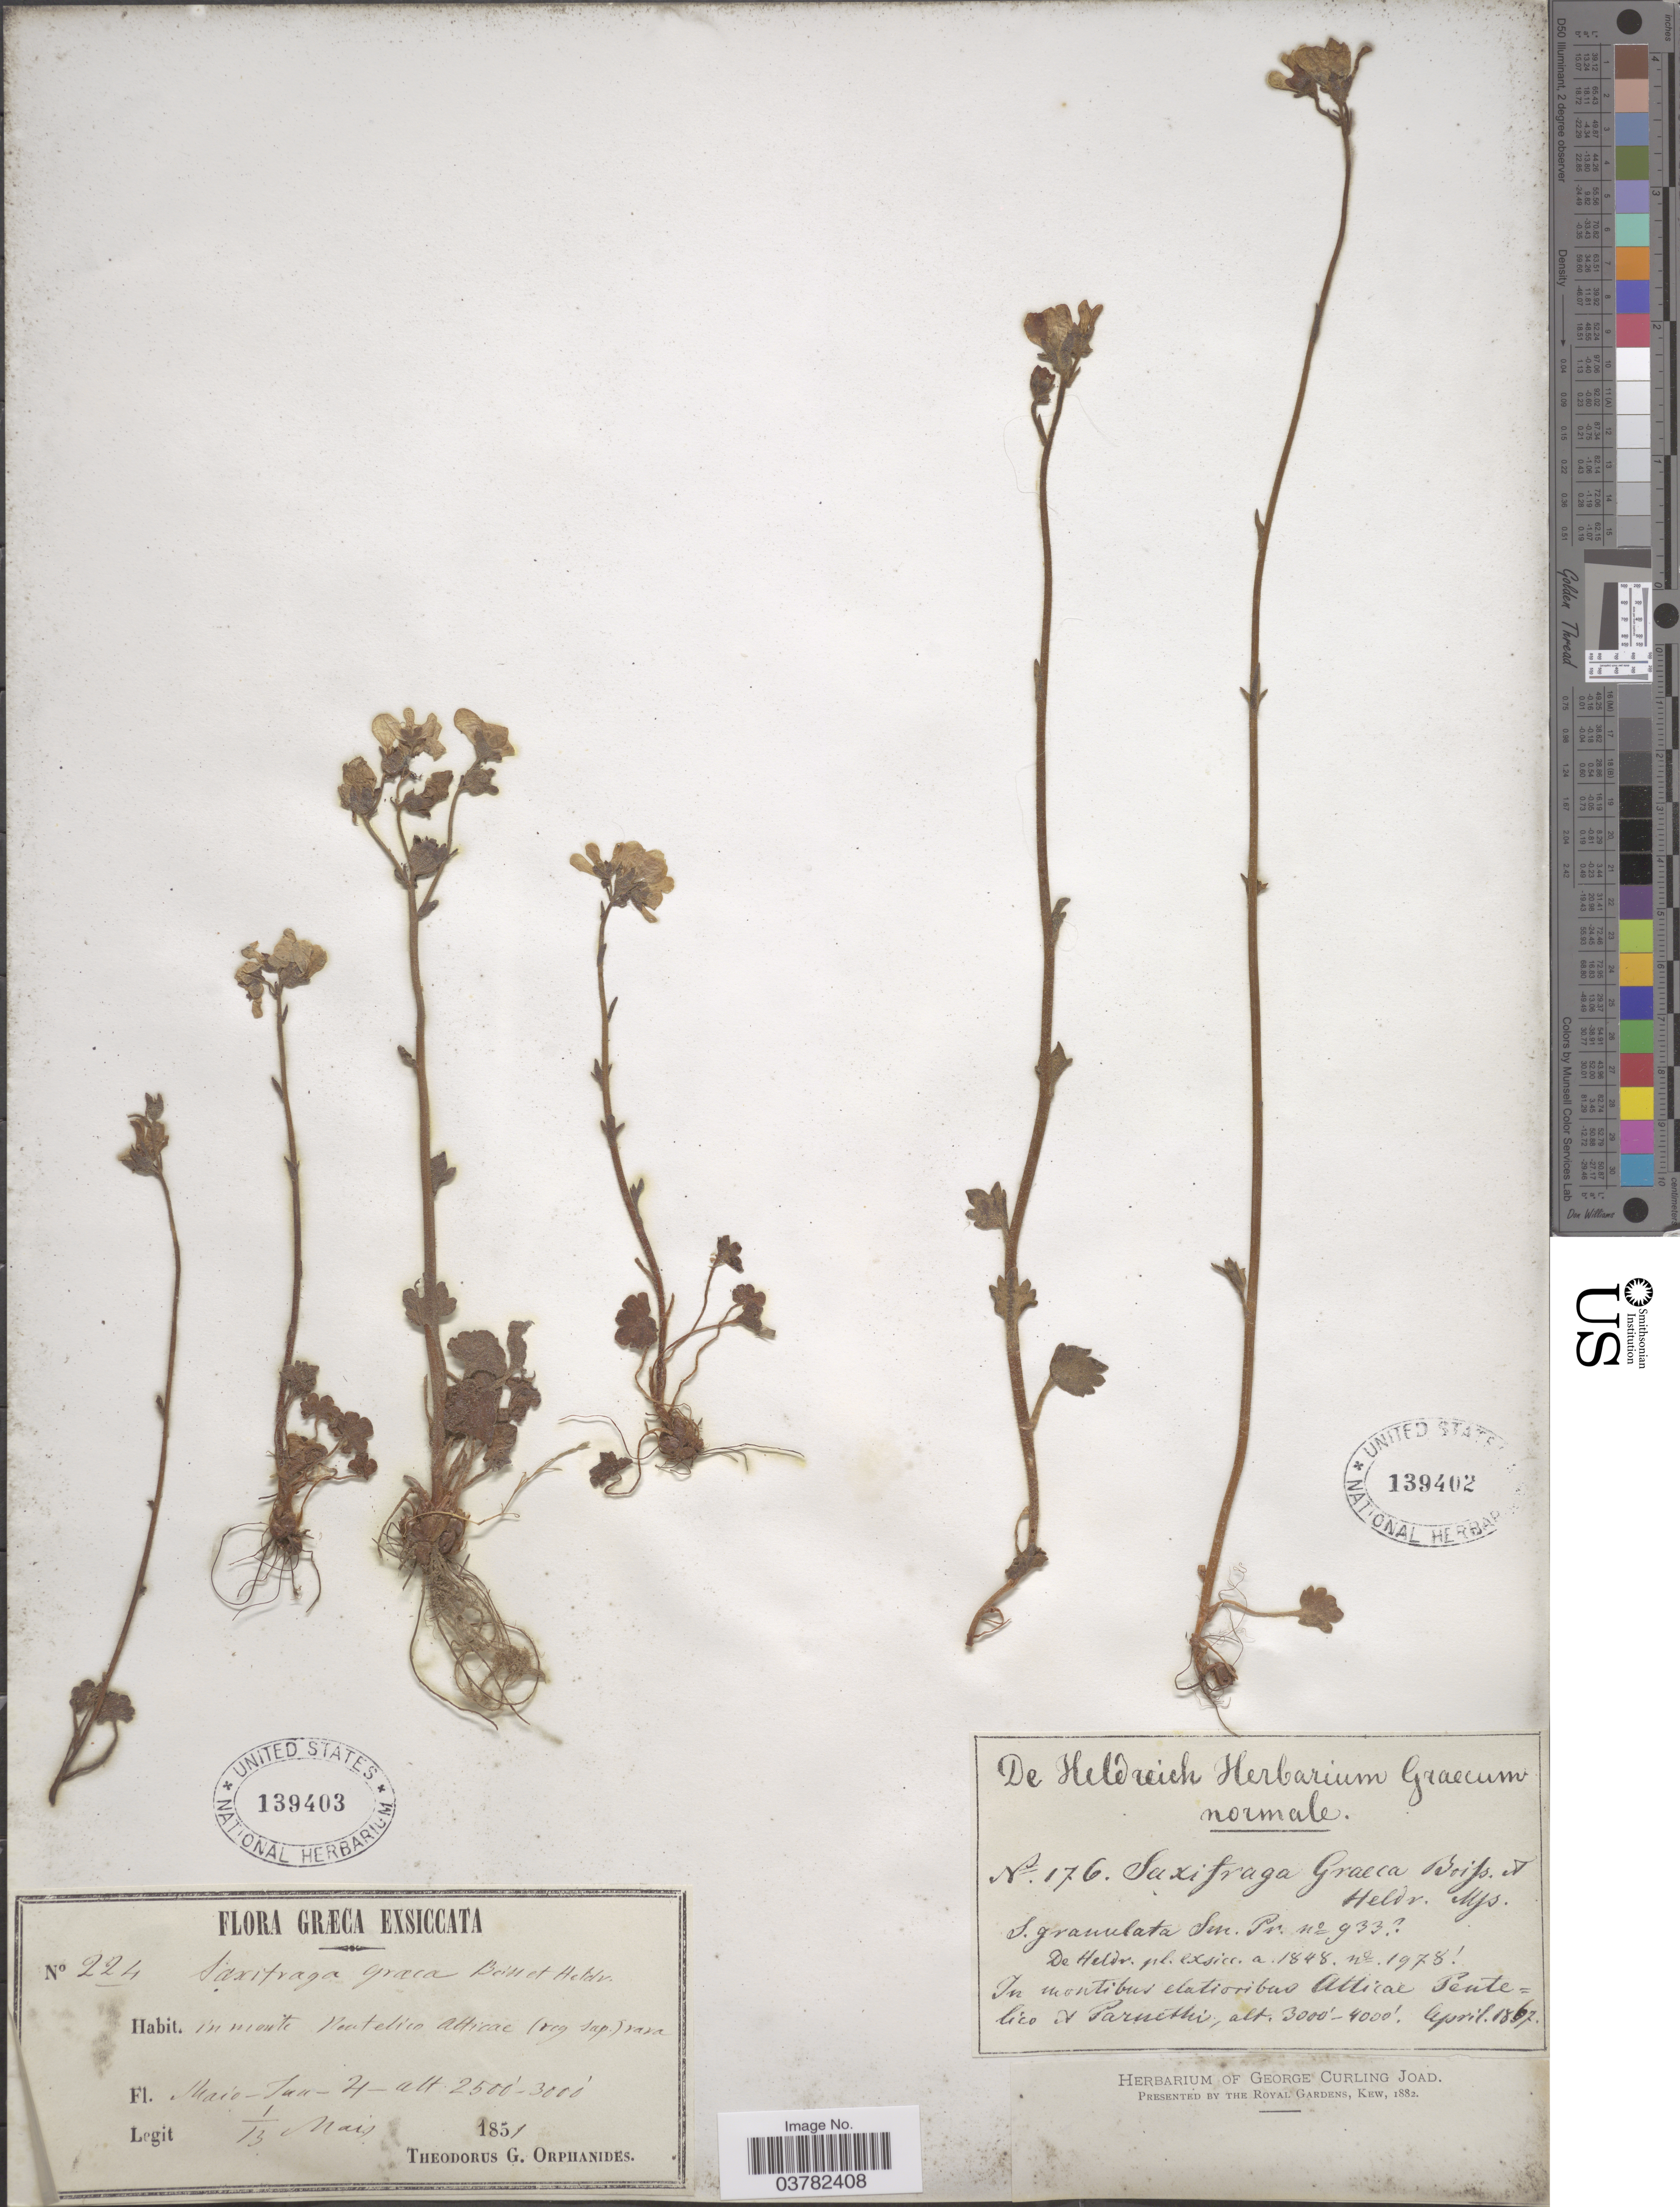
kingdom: Plantae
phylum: Tracheophyta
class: Magnoliopsida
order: Saxifragales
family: Saxifragaceae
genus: Saxifraga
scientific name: Saxifraga graeca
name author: Boiss. & Heldr.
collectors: T. G. Orphanides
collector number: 224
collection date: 1851-05-01/1851-05-13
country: Greece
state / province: Attica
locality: In monte Pentelico Atticae (reg sup).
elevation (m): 762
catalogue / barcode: US 139403